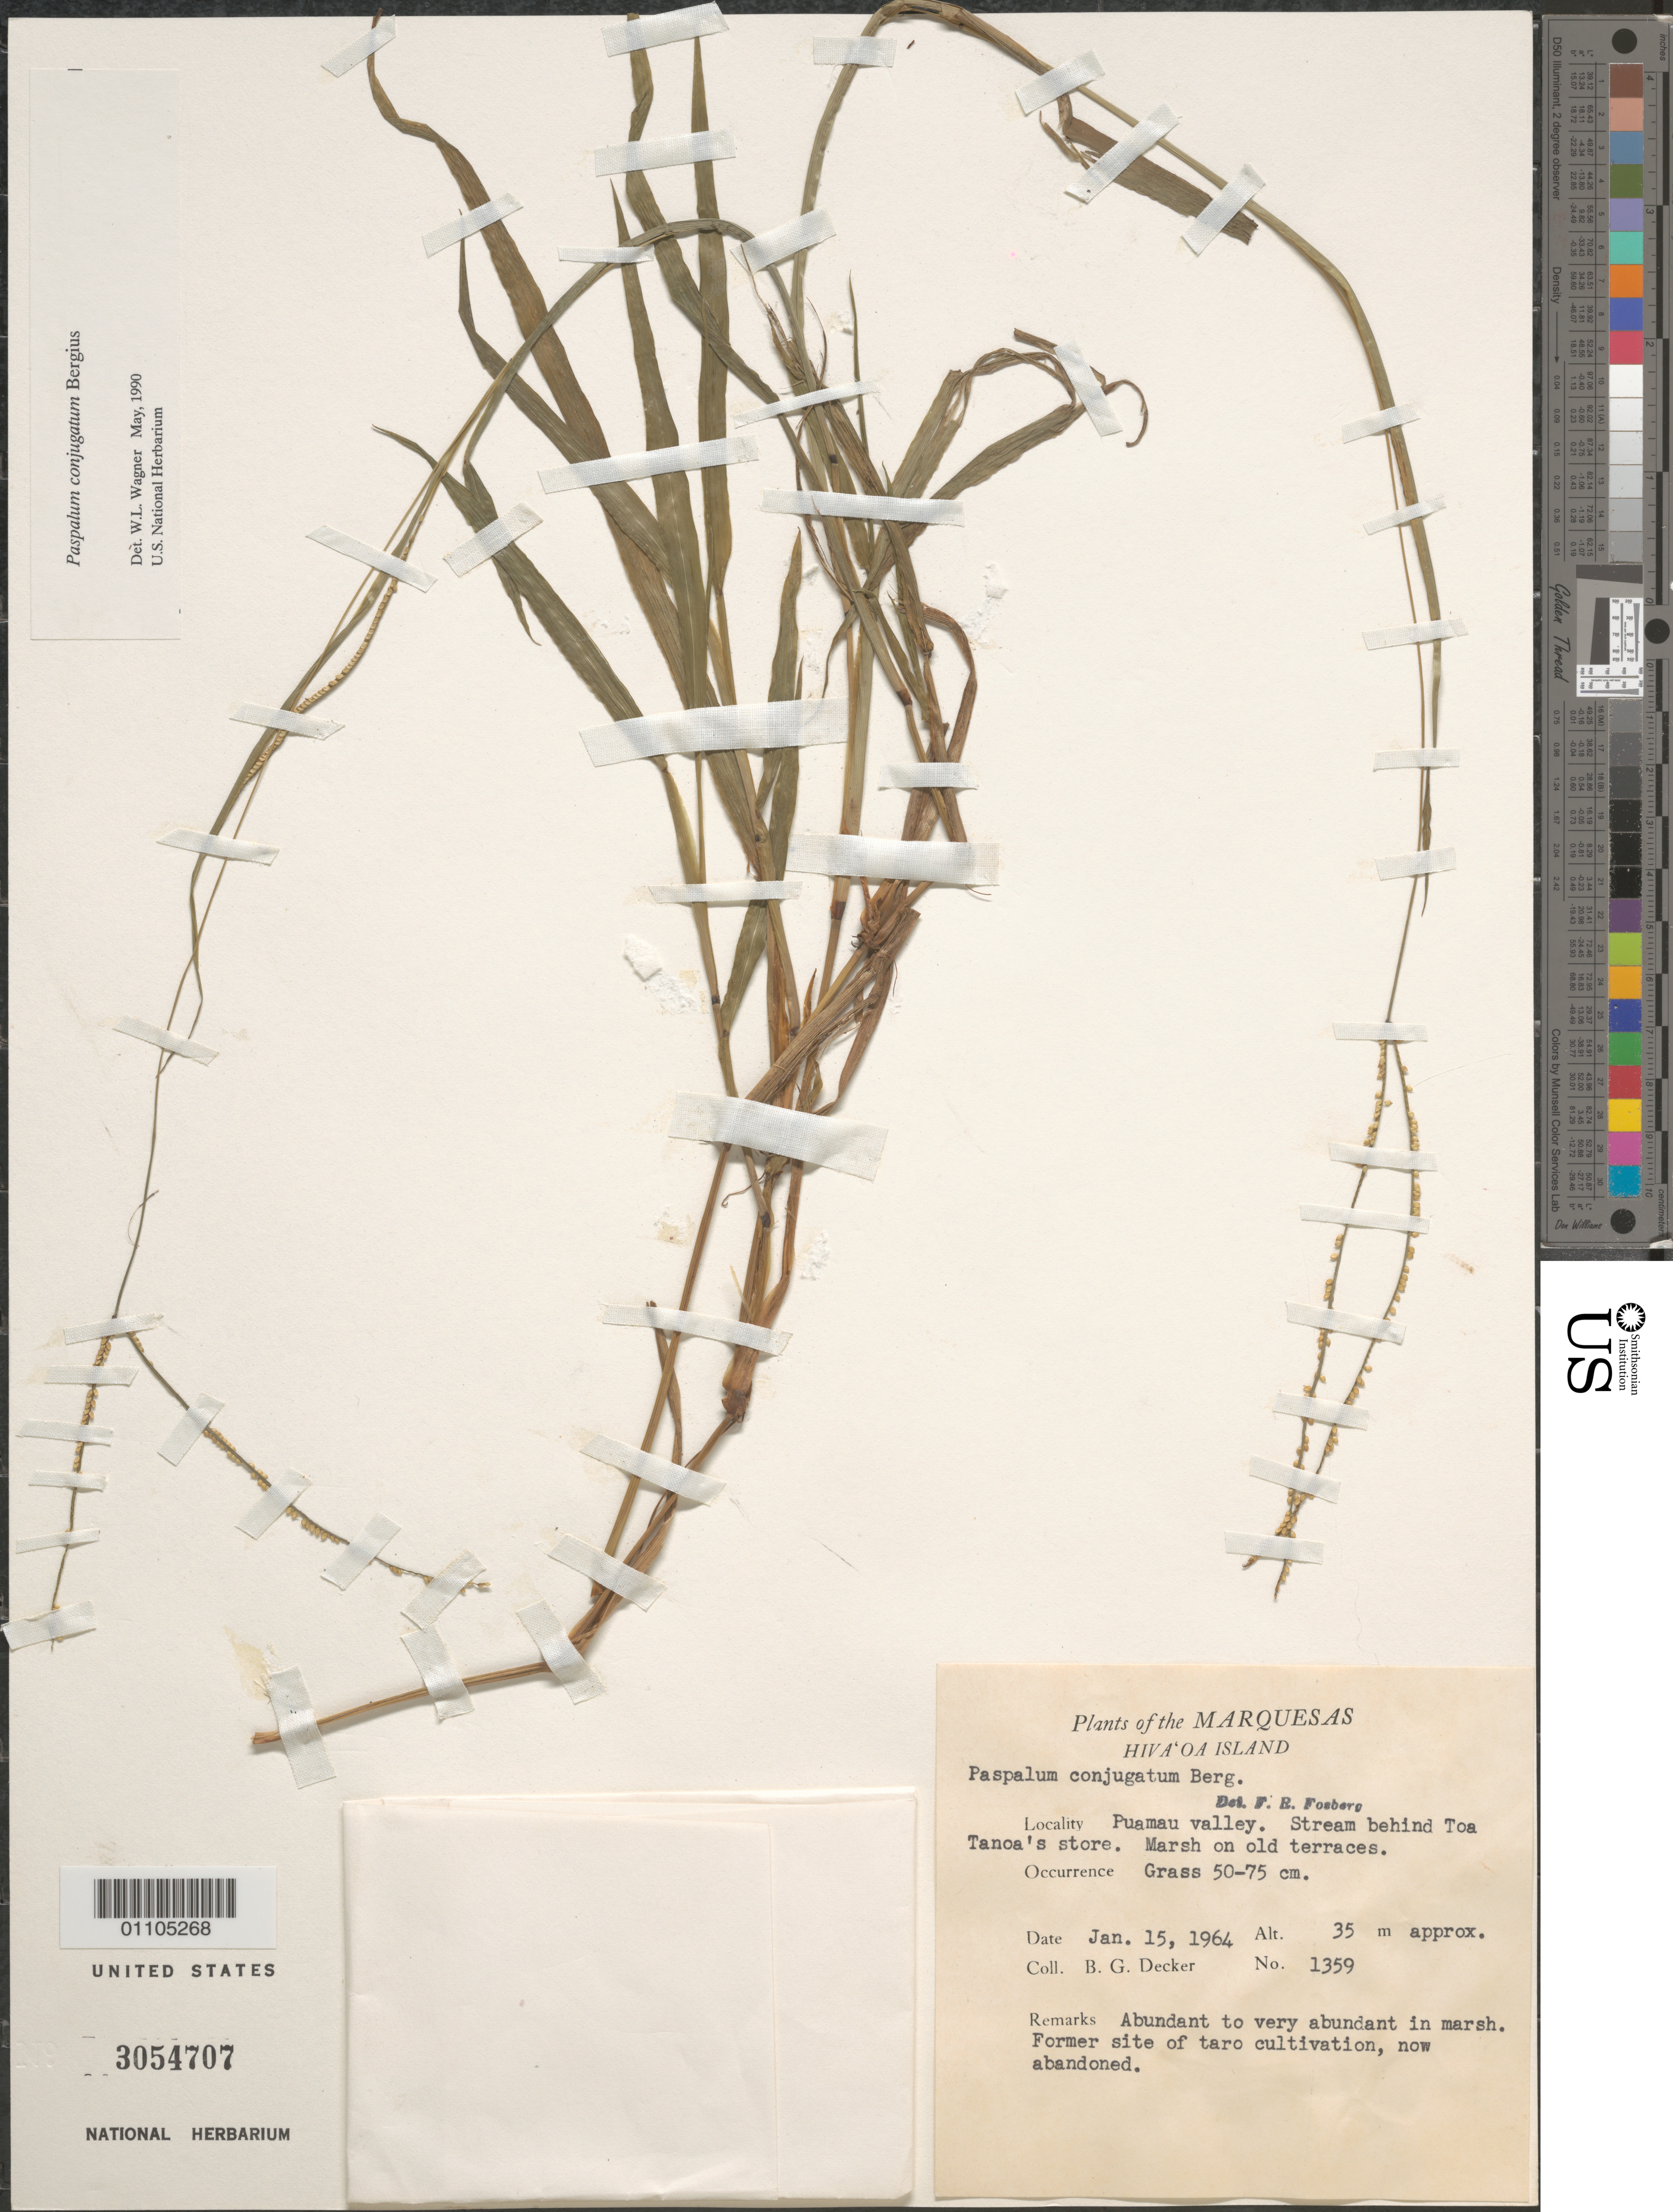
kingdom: Plantae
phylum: Tracheophyta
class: Liliopsida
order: Poales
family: Poaceae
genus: Paspalum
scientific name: Paspalum conjugatum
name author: P.J. Bergius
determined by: Wagner, W. L., (BOT), Smithsonian Institution - National Museum of Natural History (UNITED STATES)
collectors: B. G. Decker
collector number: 1359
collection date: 1964-01-15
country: French Polynesia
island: Hiva Oa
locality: Puamau Valley, stream behind Toa Tanoa's store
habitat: Marsh on old terraces, former site of Taro cultivation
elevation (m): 35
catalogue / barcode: US 3054707